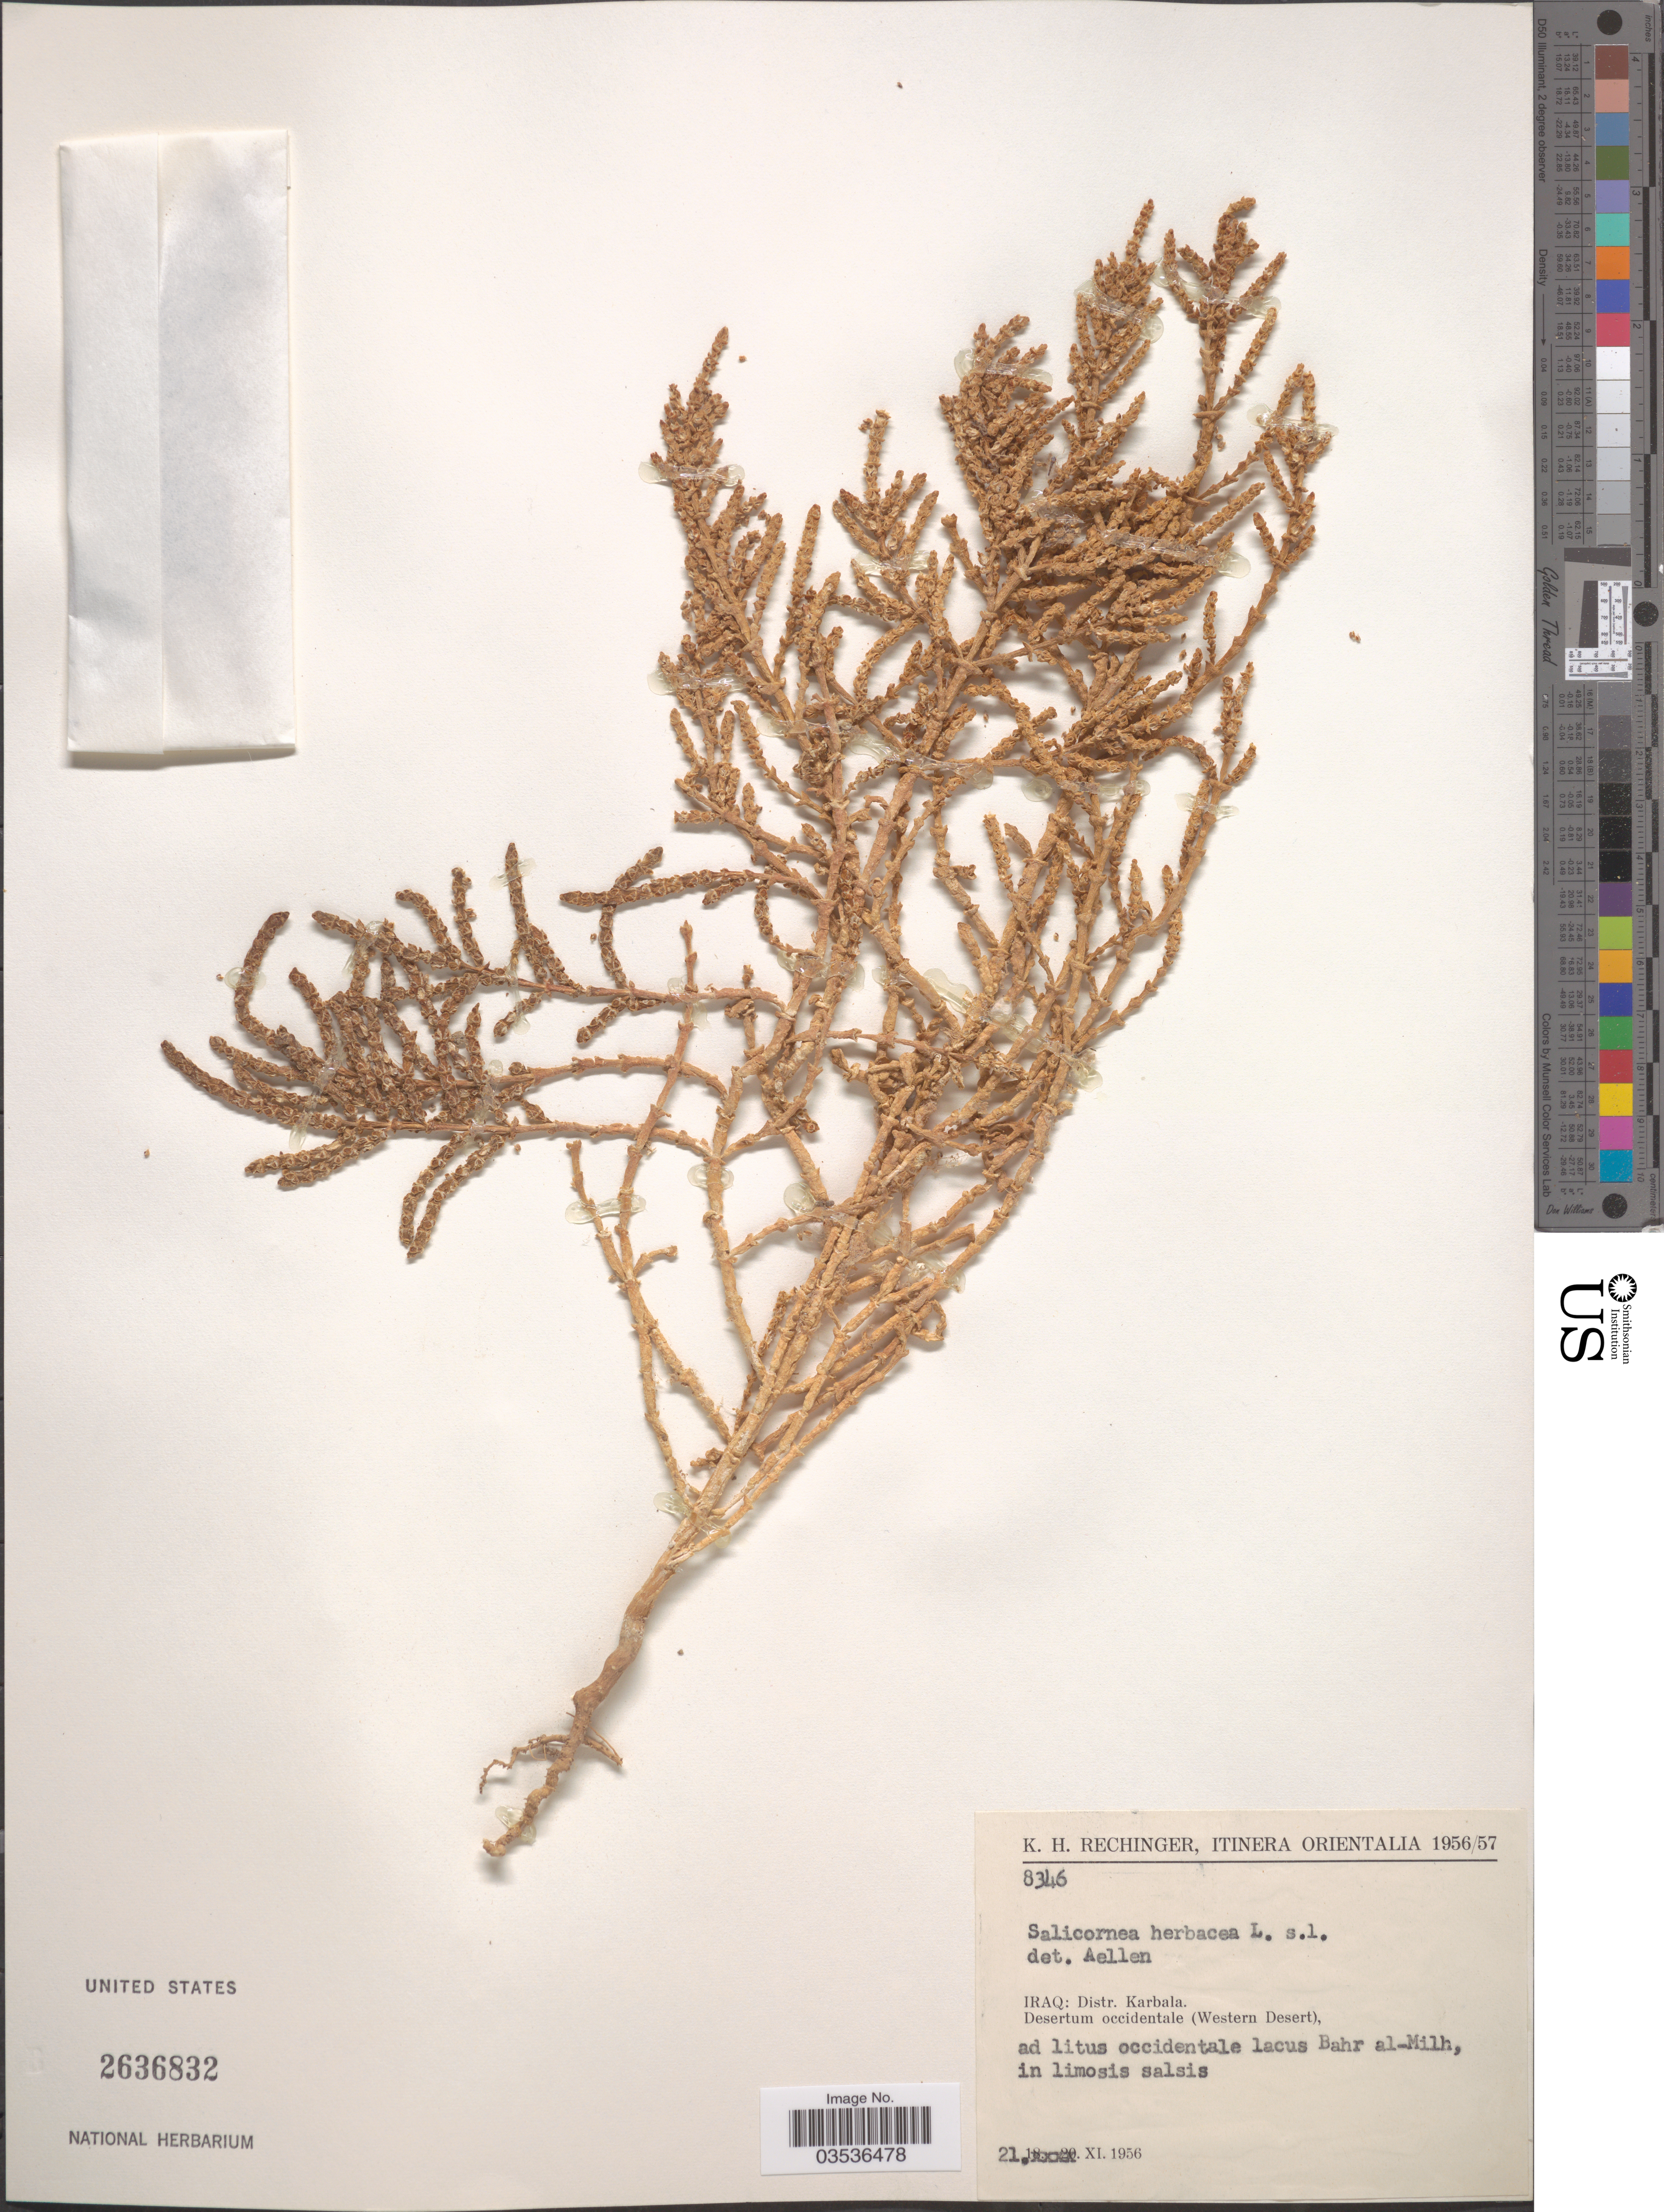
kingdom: Plantae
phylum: Tracheophyta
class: Magnoliopsida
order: Caryophyllales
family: Amaranthaceae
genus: Salicornia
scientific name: Salicornia europaea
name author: L.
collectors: K. H. Rechinger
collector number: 8346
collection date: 1956-11-21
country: Iraq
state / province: Al Karbala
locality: Orientalia. Distr. Karbala. Desertum occidentale (Western Desert), ad litus occidentale lacus Bahr al-Milh.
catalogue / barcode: US 2636832